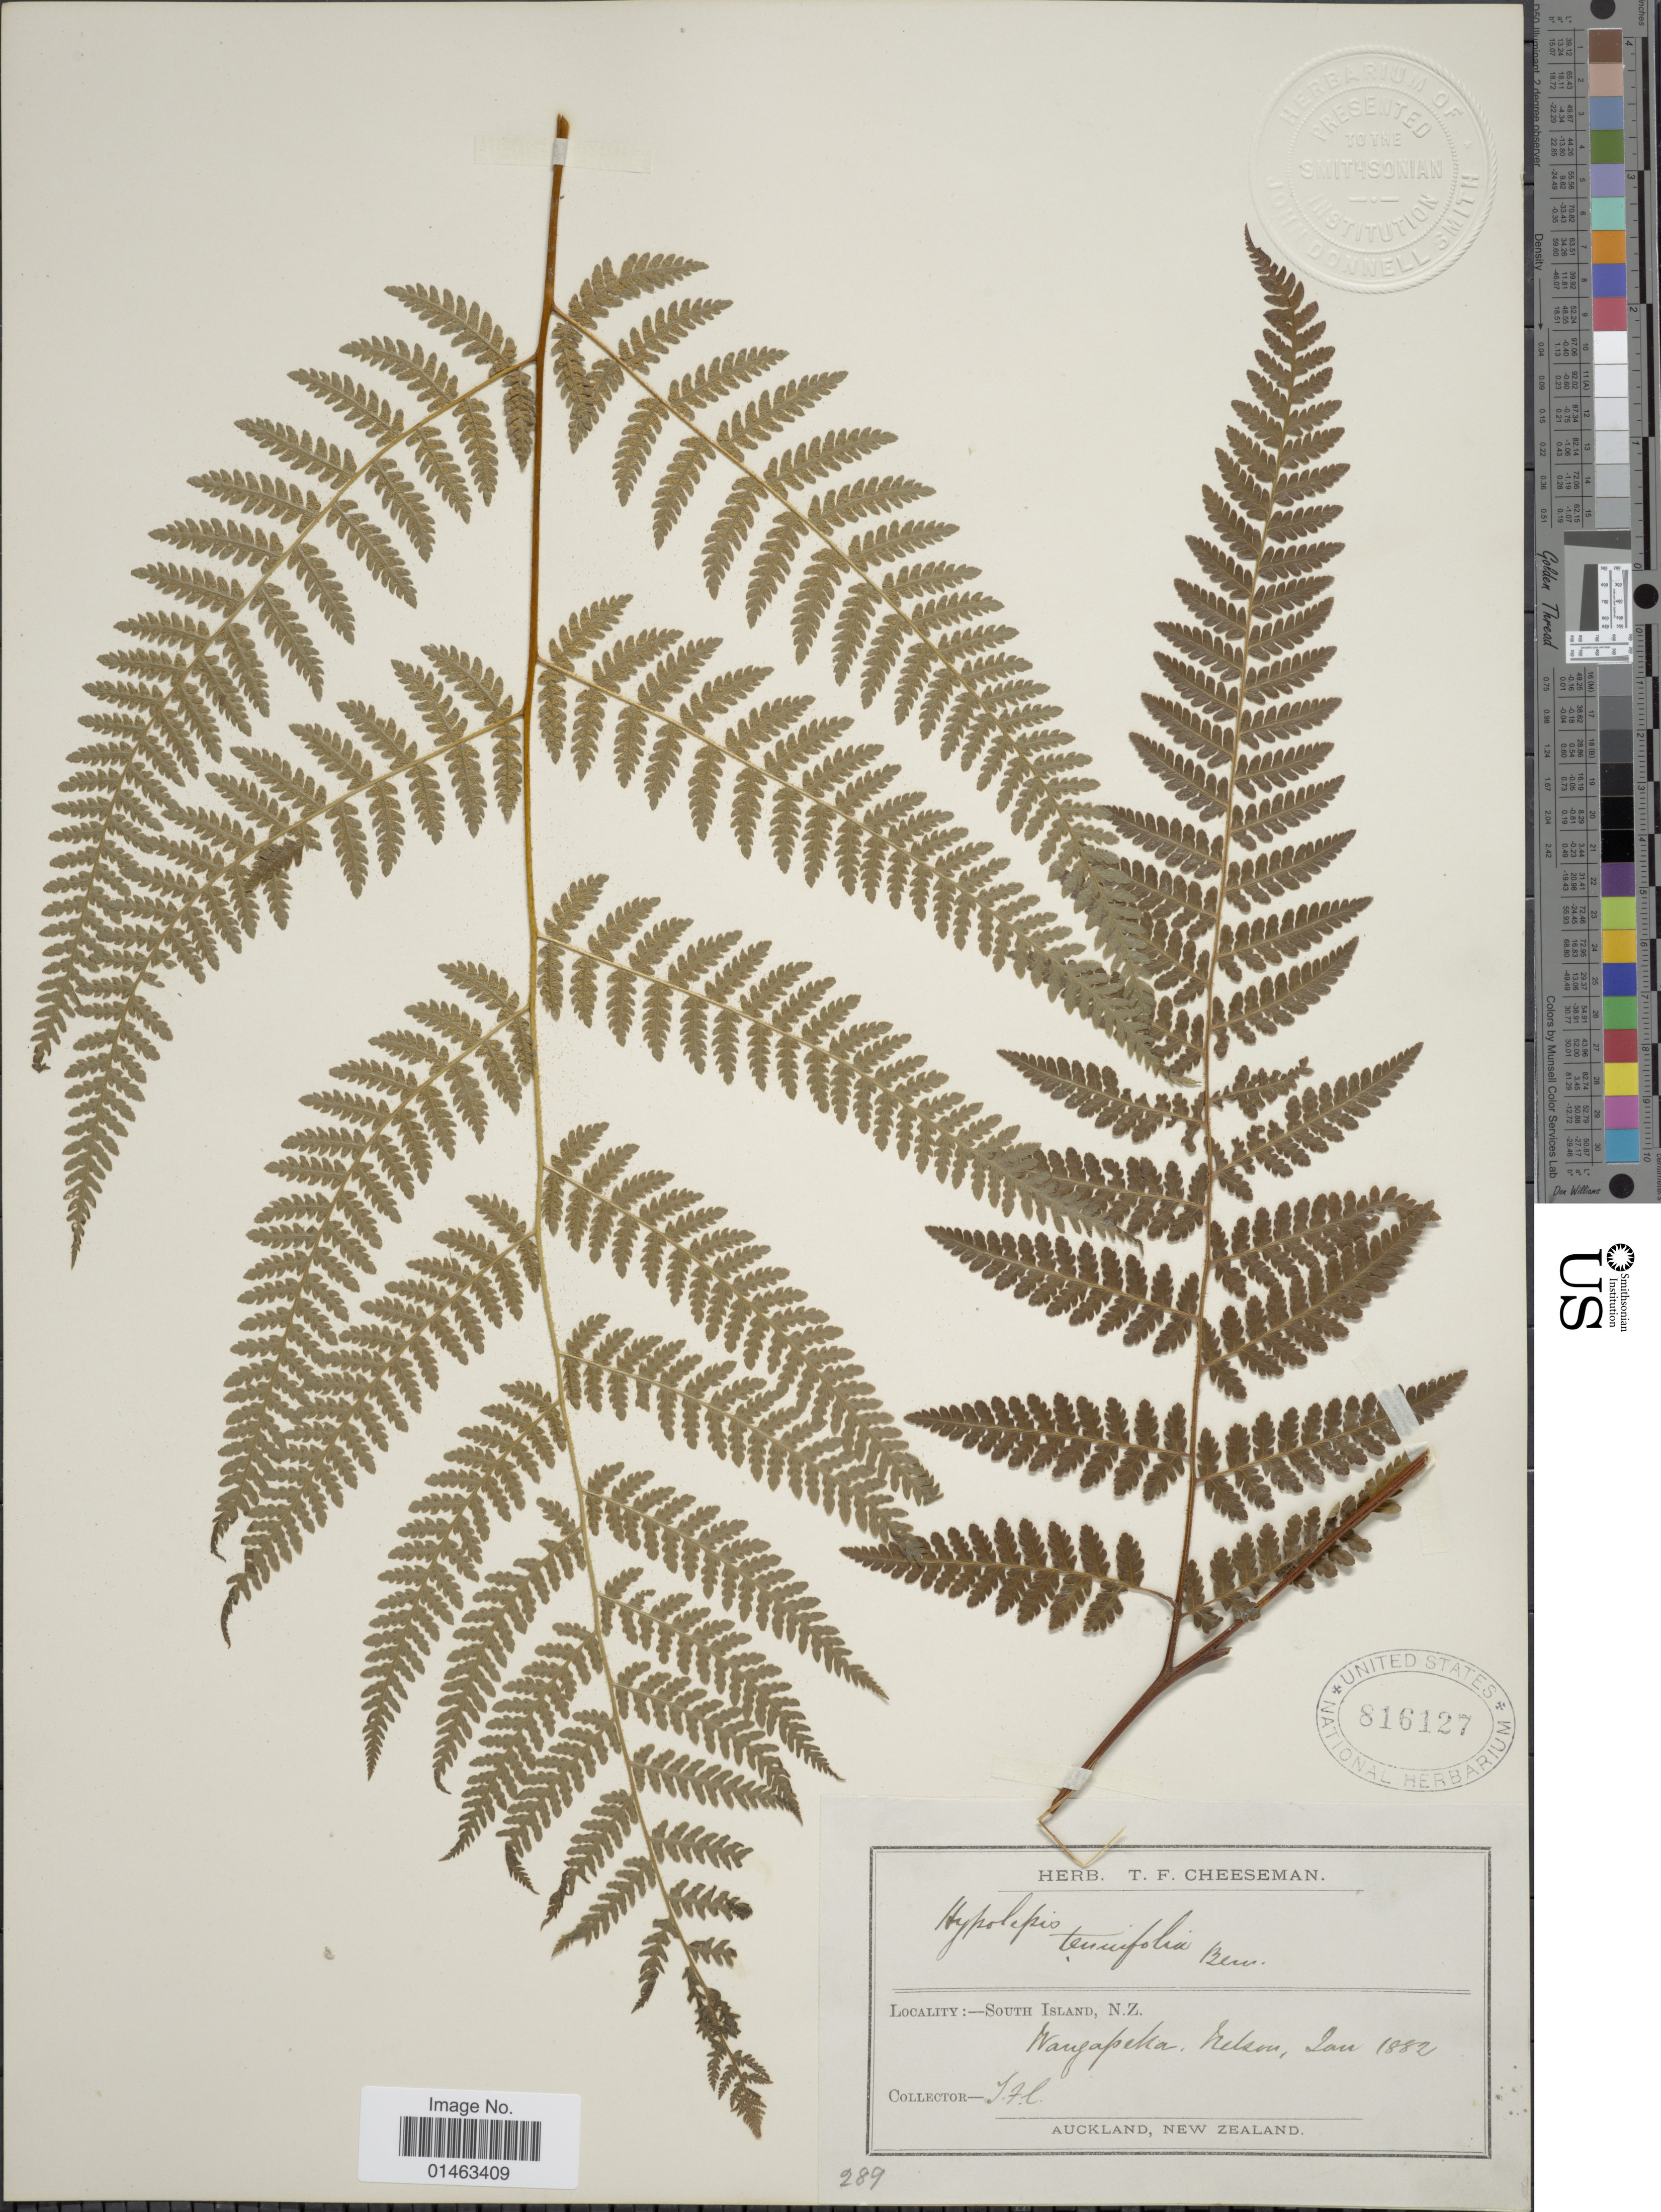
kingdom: Plantae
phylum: Tracheophyta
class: Polypodiopsida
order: Polypodiales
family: Dennstaedtiaceae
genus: Hypolepis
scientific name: Hypolepis ambigua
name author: (A.J. Richards) Brownsey & Chinnock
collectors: T. F. Cheeseman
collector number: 289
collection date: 1882-01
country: New Zealand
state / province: Auckland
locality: South Island, N.Z. Wangapeka, Nelson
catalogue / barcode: US 816127